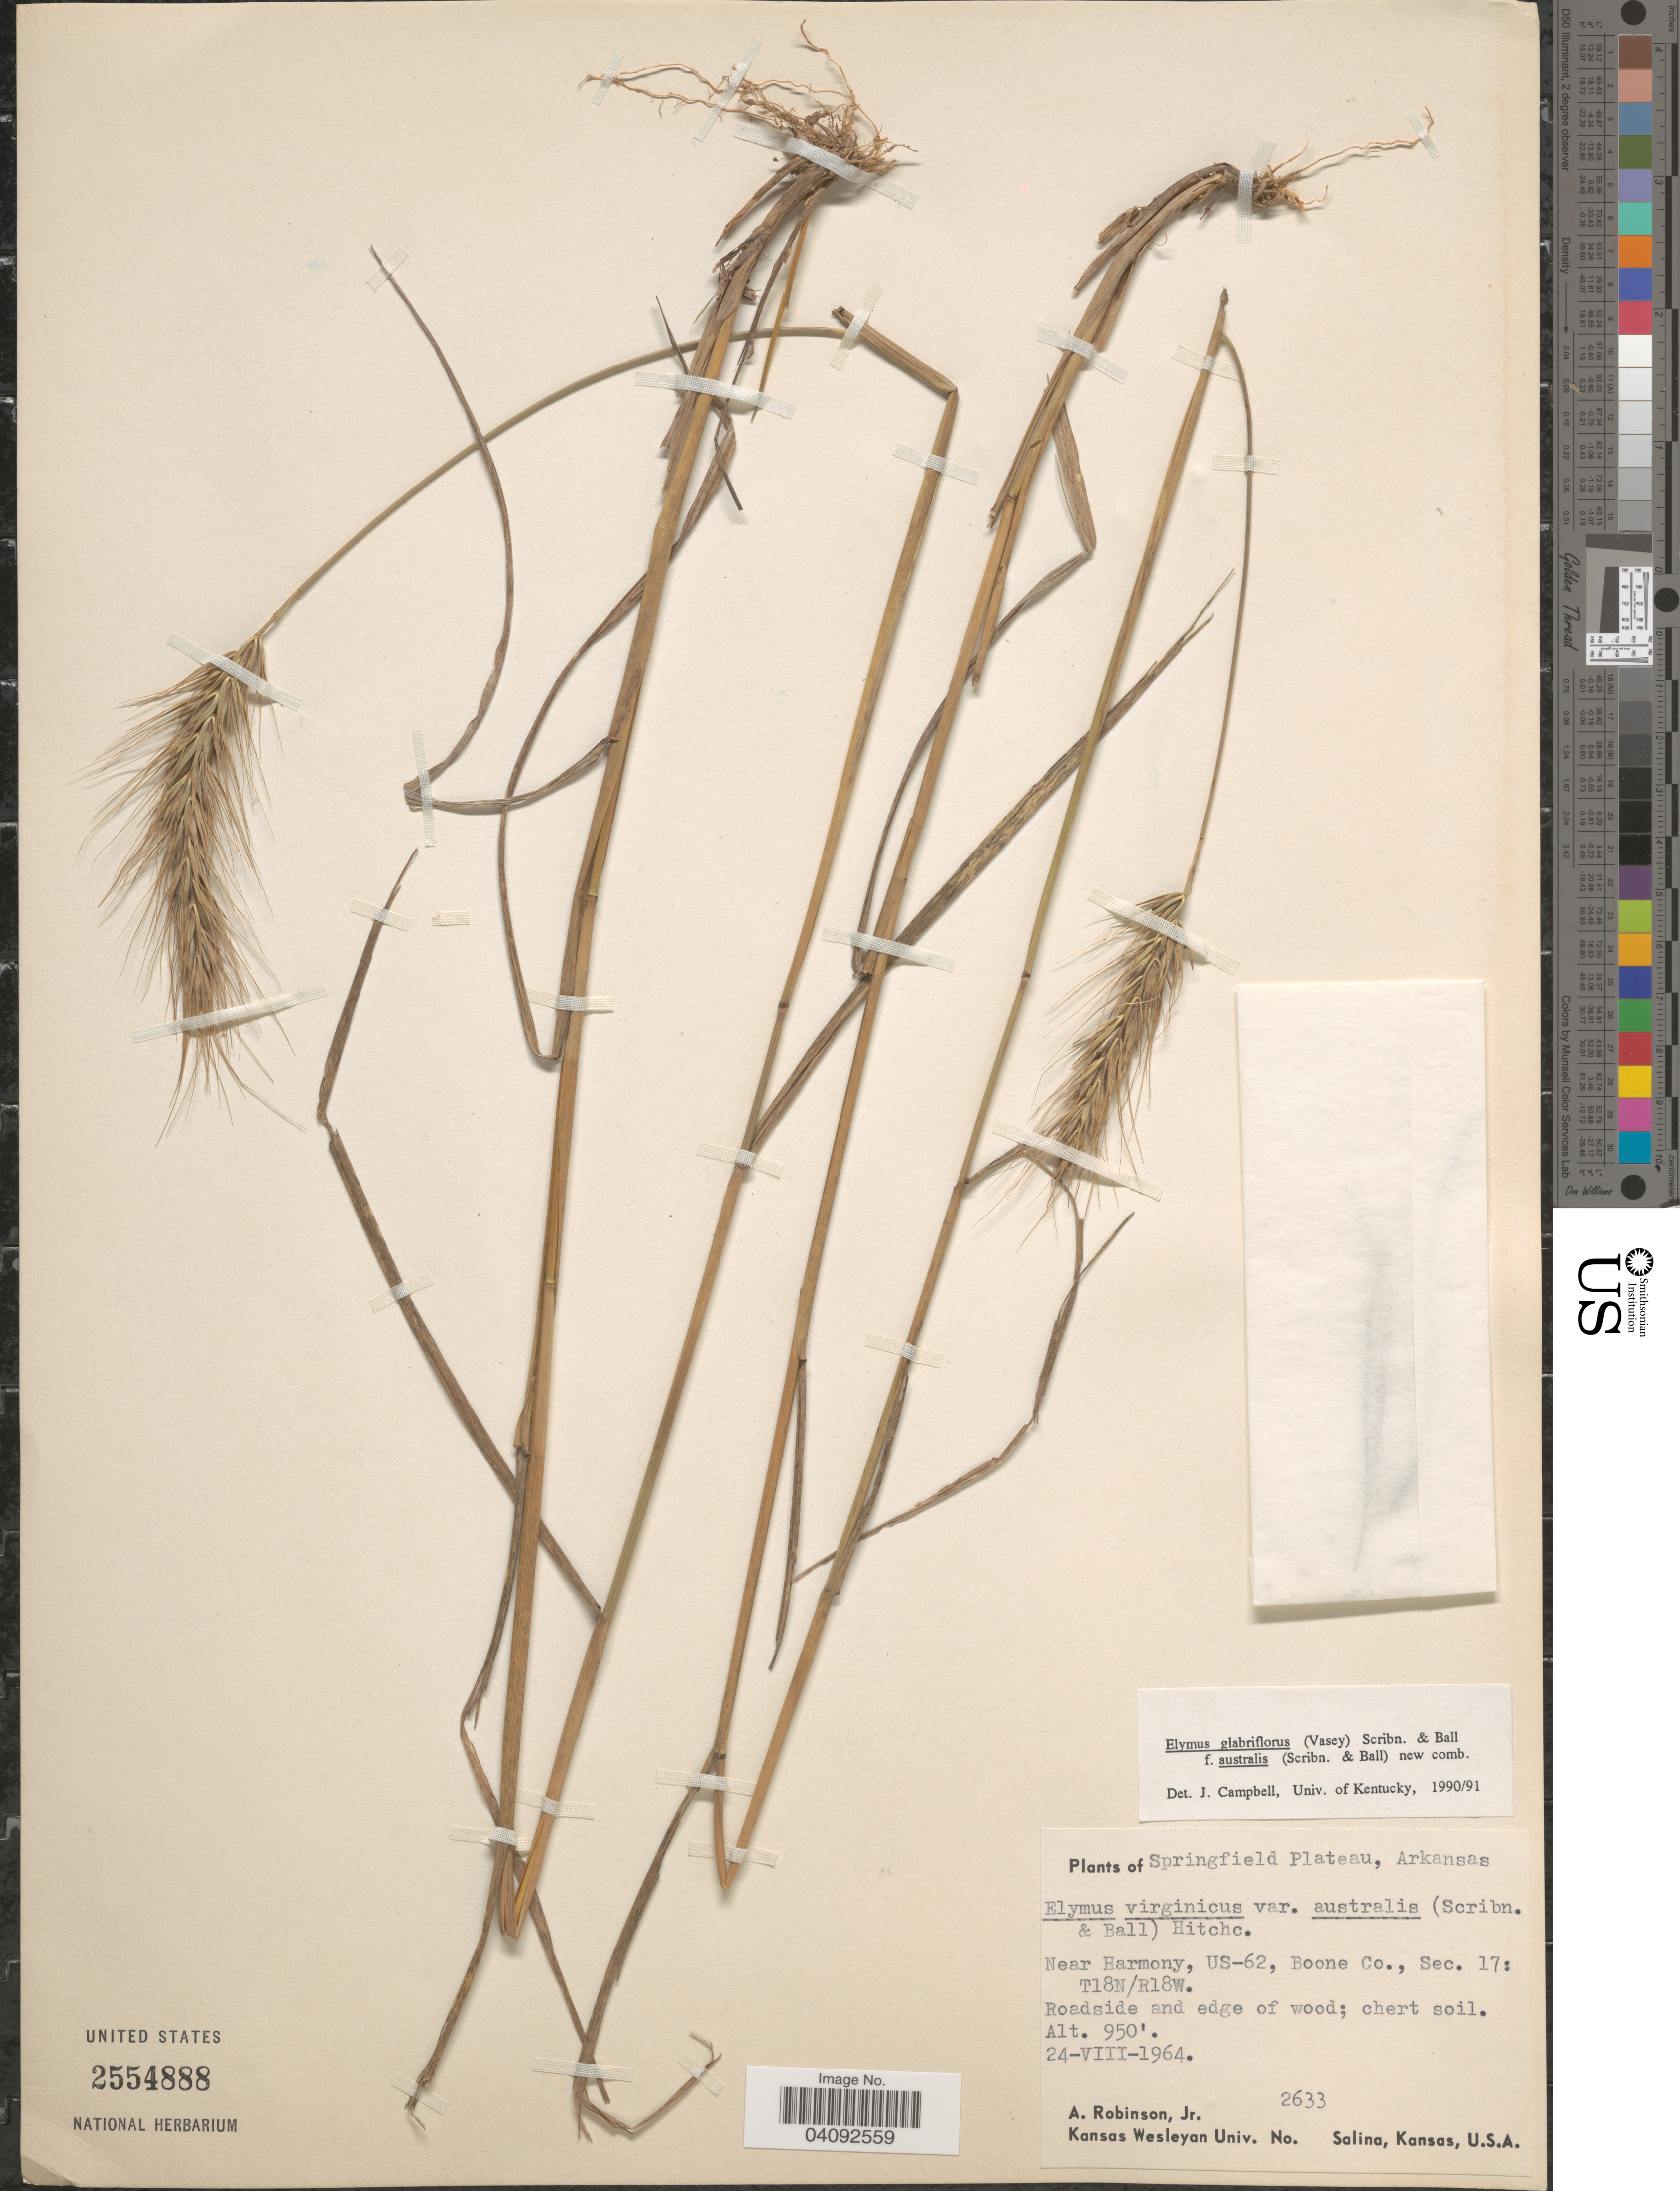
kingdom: Plantae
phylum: Tracheophyta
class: Liliopsida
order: Poales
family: Poaceae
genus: Elymus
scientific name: Elymus glabriflorus var. australis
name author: (Scribn. & C.R. Ball) J.J.N. Campb.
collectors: A. Robinson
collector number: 2633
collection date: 1964-08-24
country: United States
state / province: Arkansas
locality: Springfield Plateau. Near Harmony, US-62, Boone Co., Sec. 17: T18N/R18W.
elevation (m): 290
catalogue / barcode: US 2554888